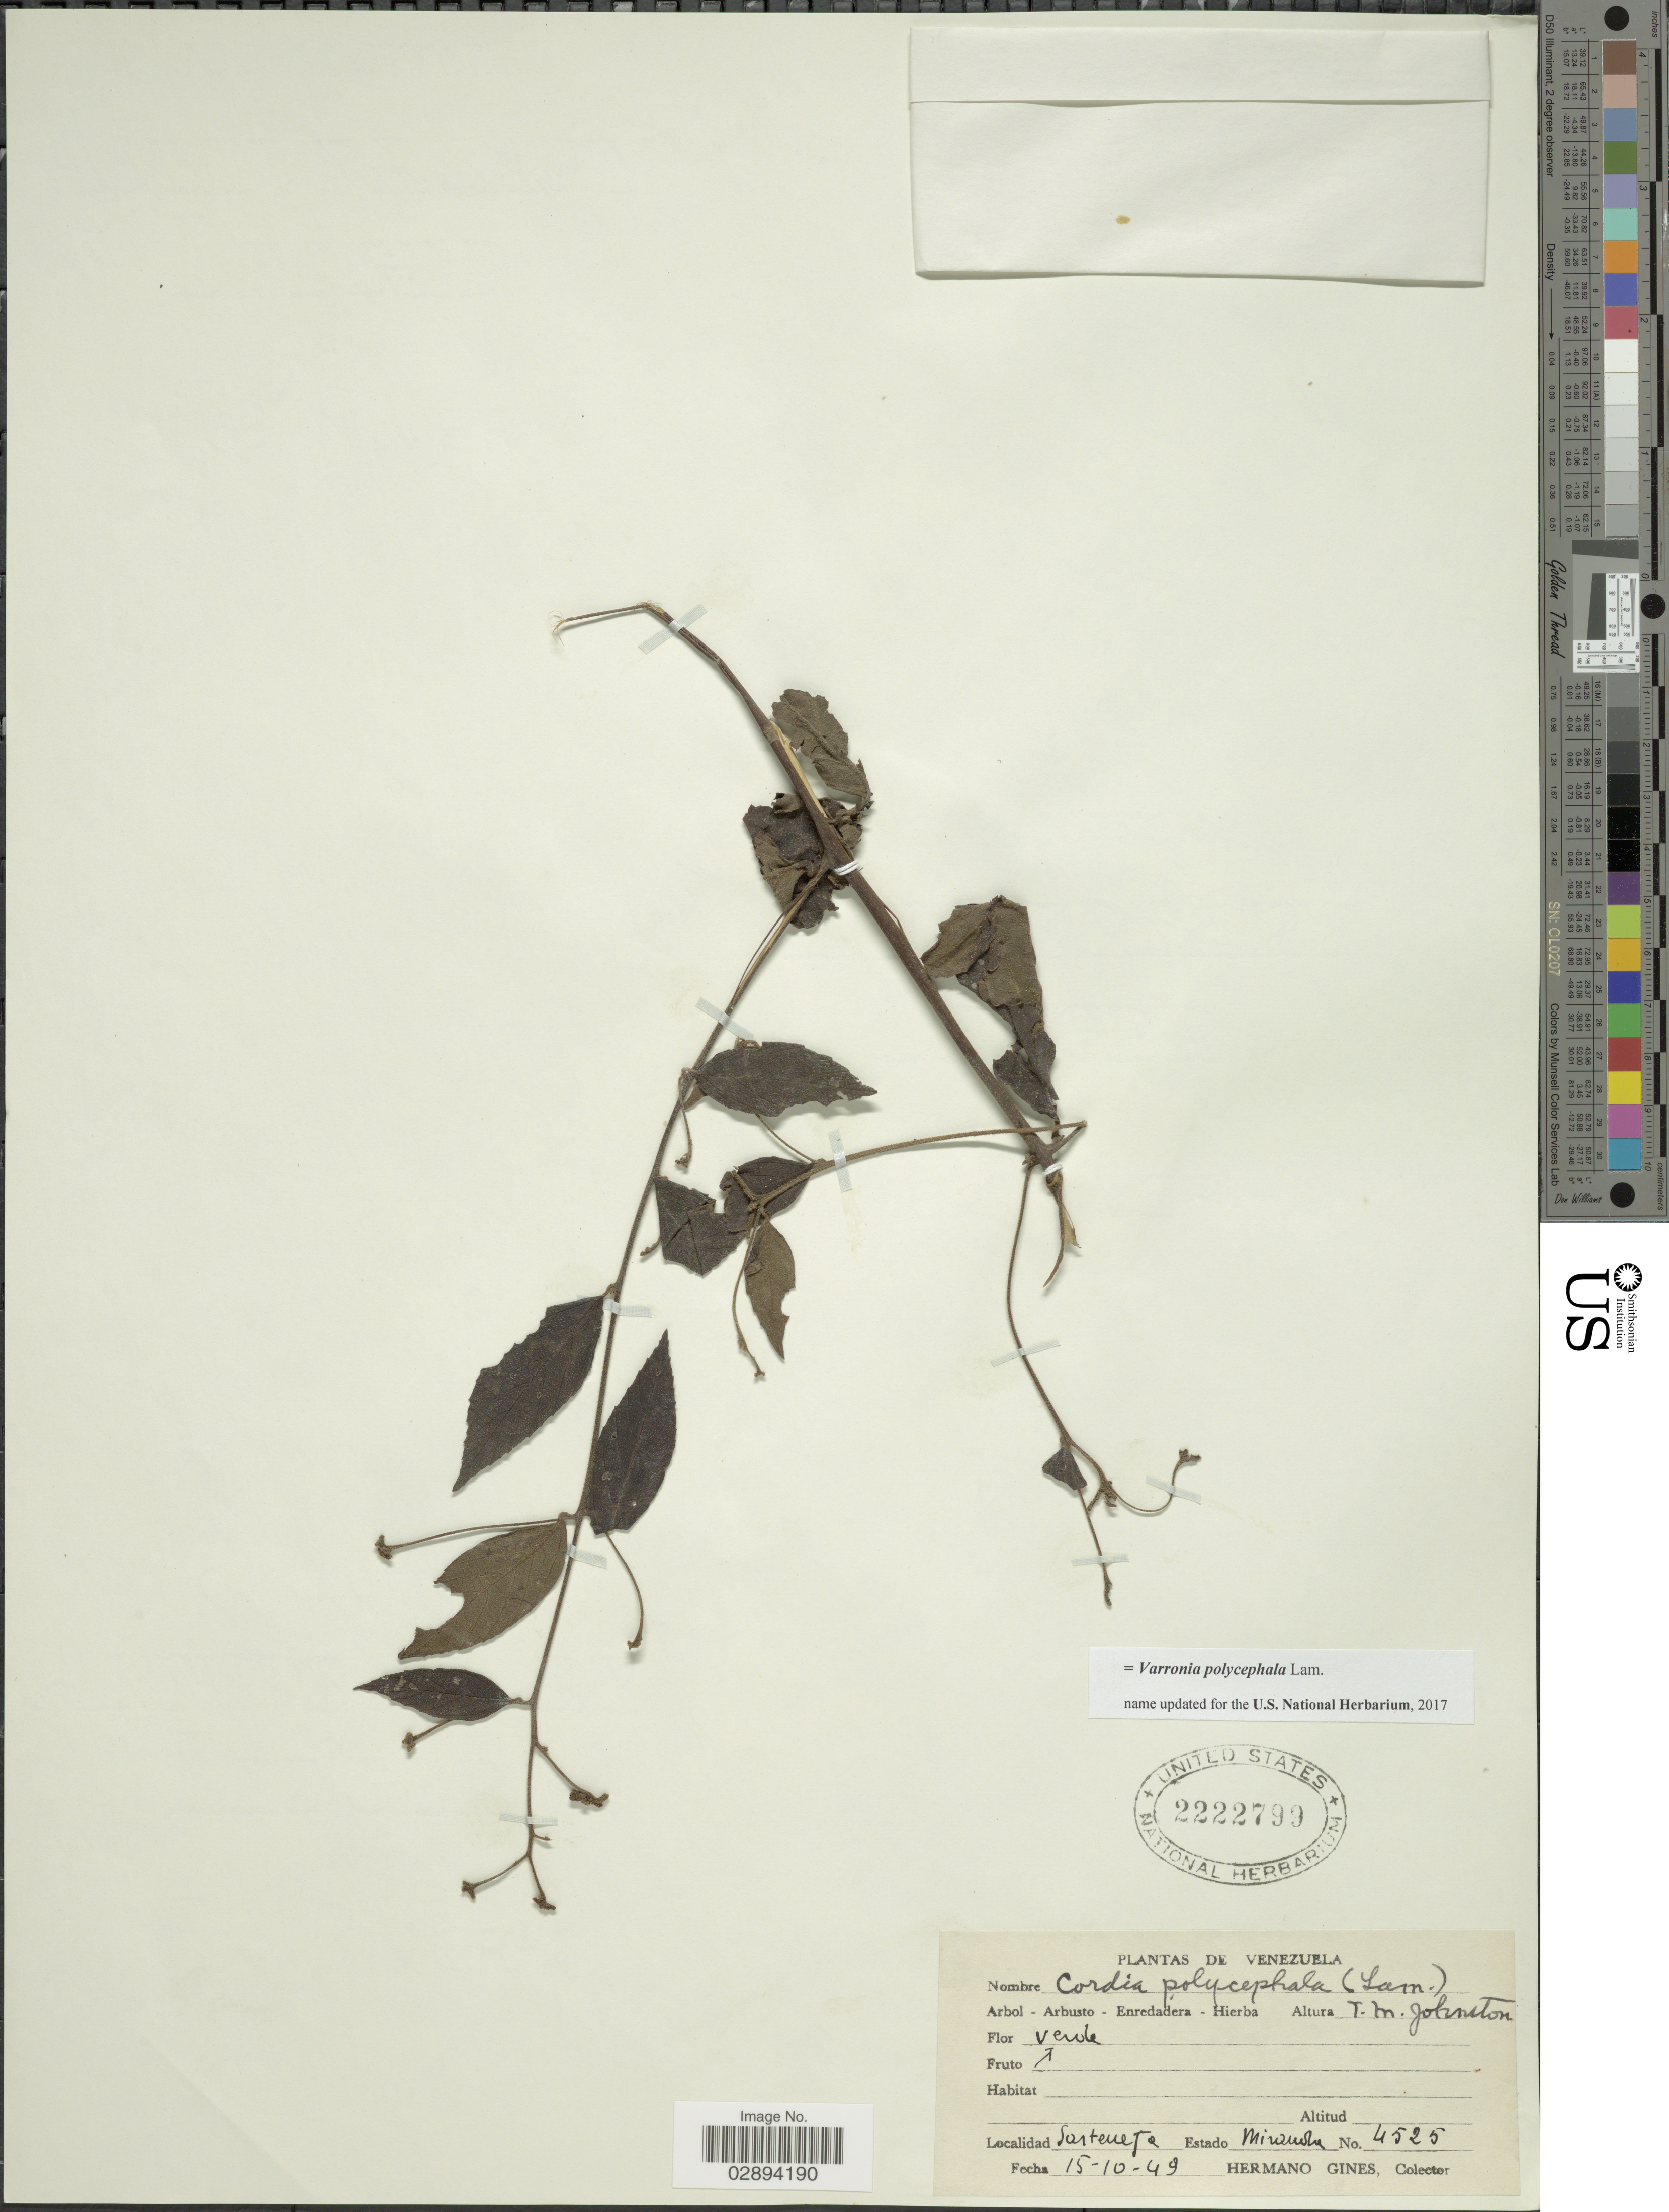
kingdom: Plantae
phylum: Tracheophyta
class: Magnoliopsida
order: Boraginales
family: Cordiaceae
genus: Varronia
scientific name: Varronia polycephala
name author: Lam.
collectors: Bro. Gines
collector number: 4525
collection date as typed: Transcribed d/m/y: 15/10/49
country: Venezuela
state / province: Miranda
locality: Sarteneja.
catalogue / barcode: US 2222799